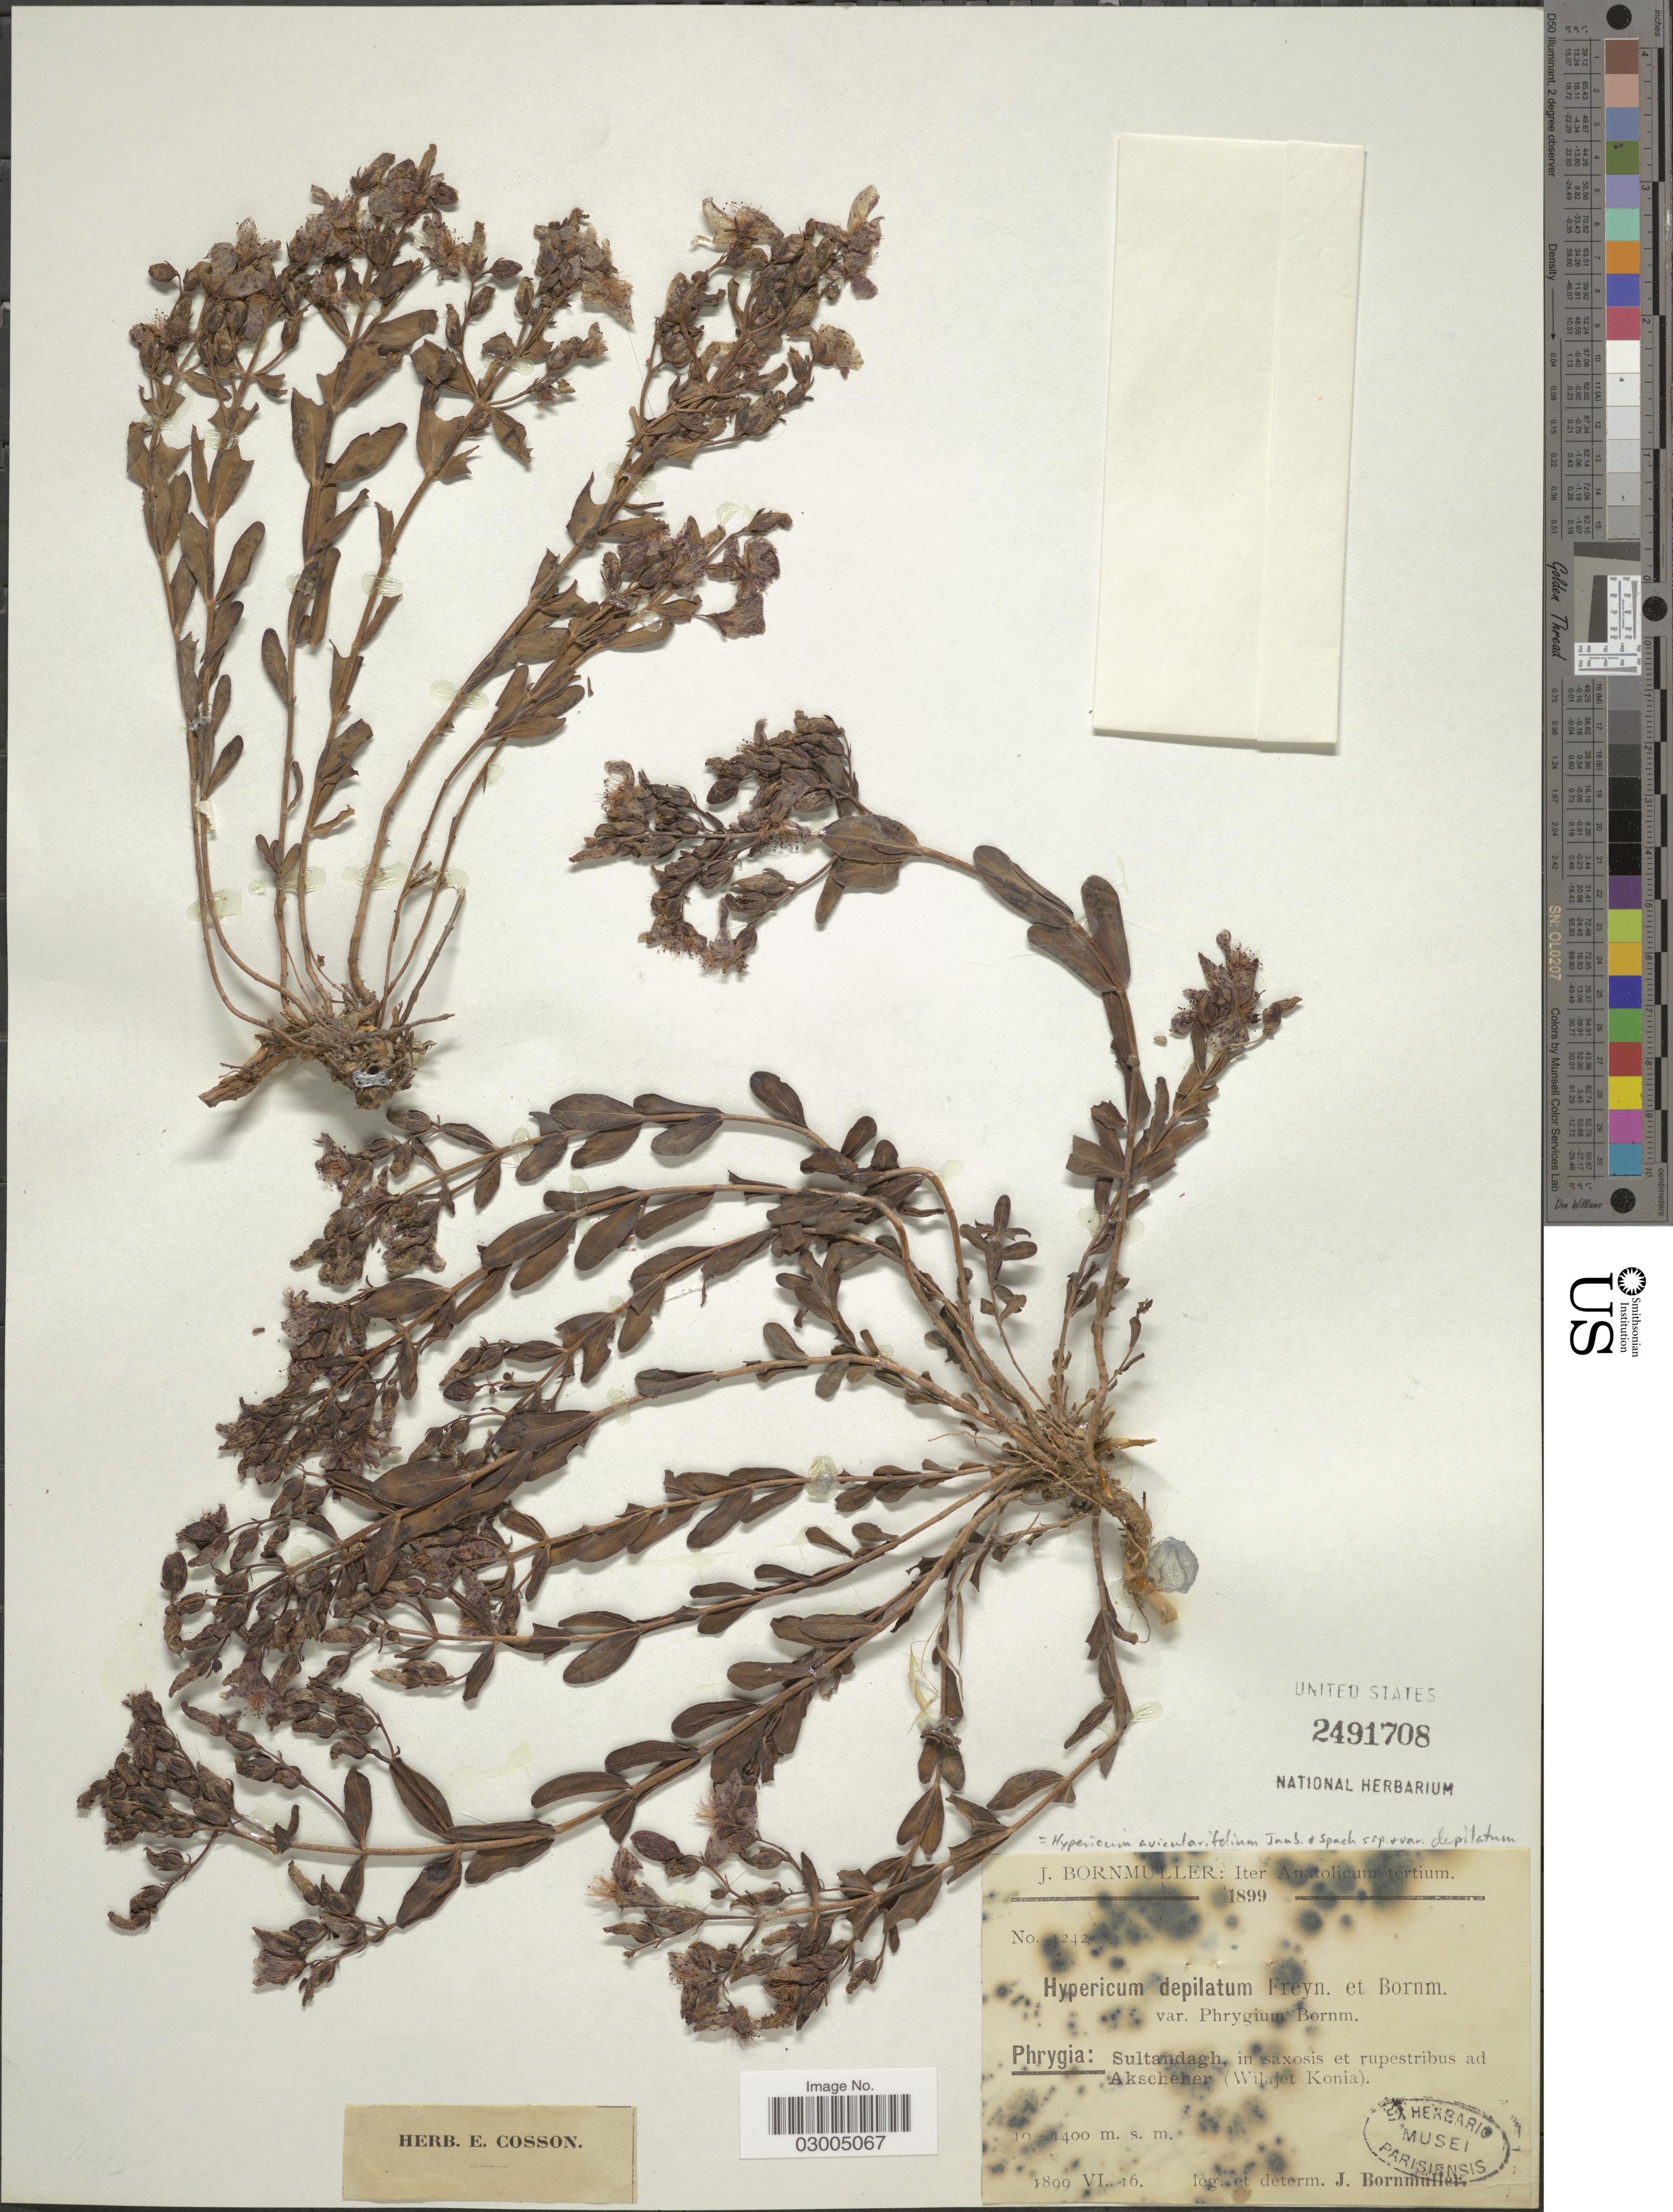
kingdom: Plantae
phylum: Tracheophyta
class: Magnoliopsida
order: Malpighiales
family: Hypericaceae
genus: Hypericum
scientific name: Hypericum aviculariifolium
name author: Jaub. & Spach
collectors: J. Bornmüller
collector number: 4242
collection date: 1899-06-16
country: Turkey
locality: Phrygia: Sultandagh, in saxosis et rupestrobus ad Akscheher (Wilajet Konia).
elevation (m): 1000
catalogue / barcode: US 2491708